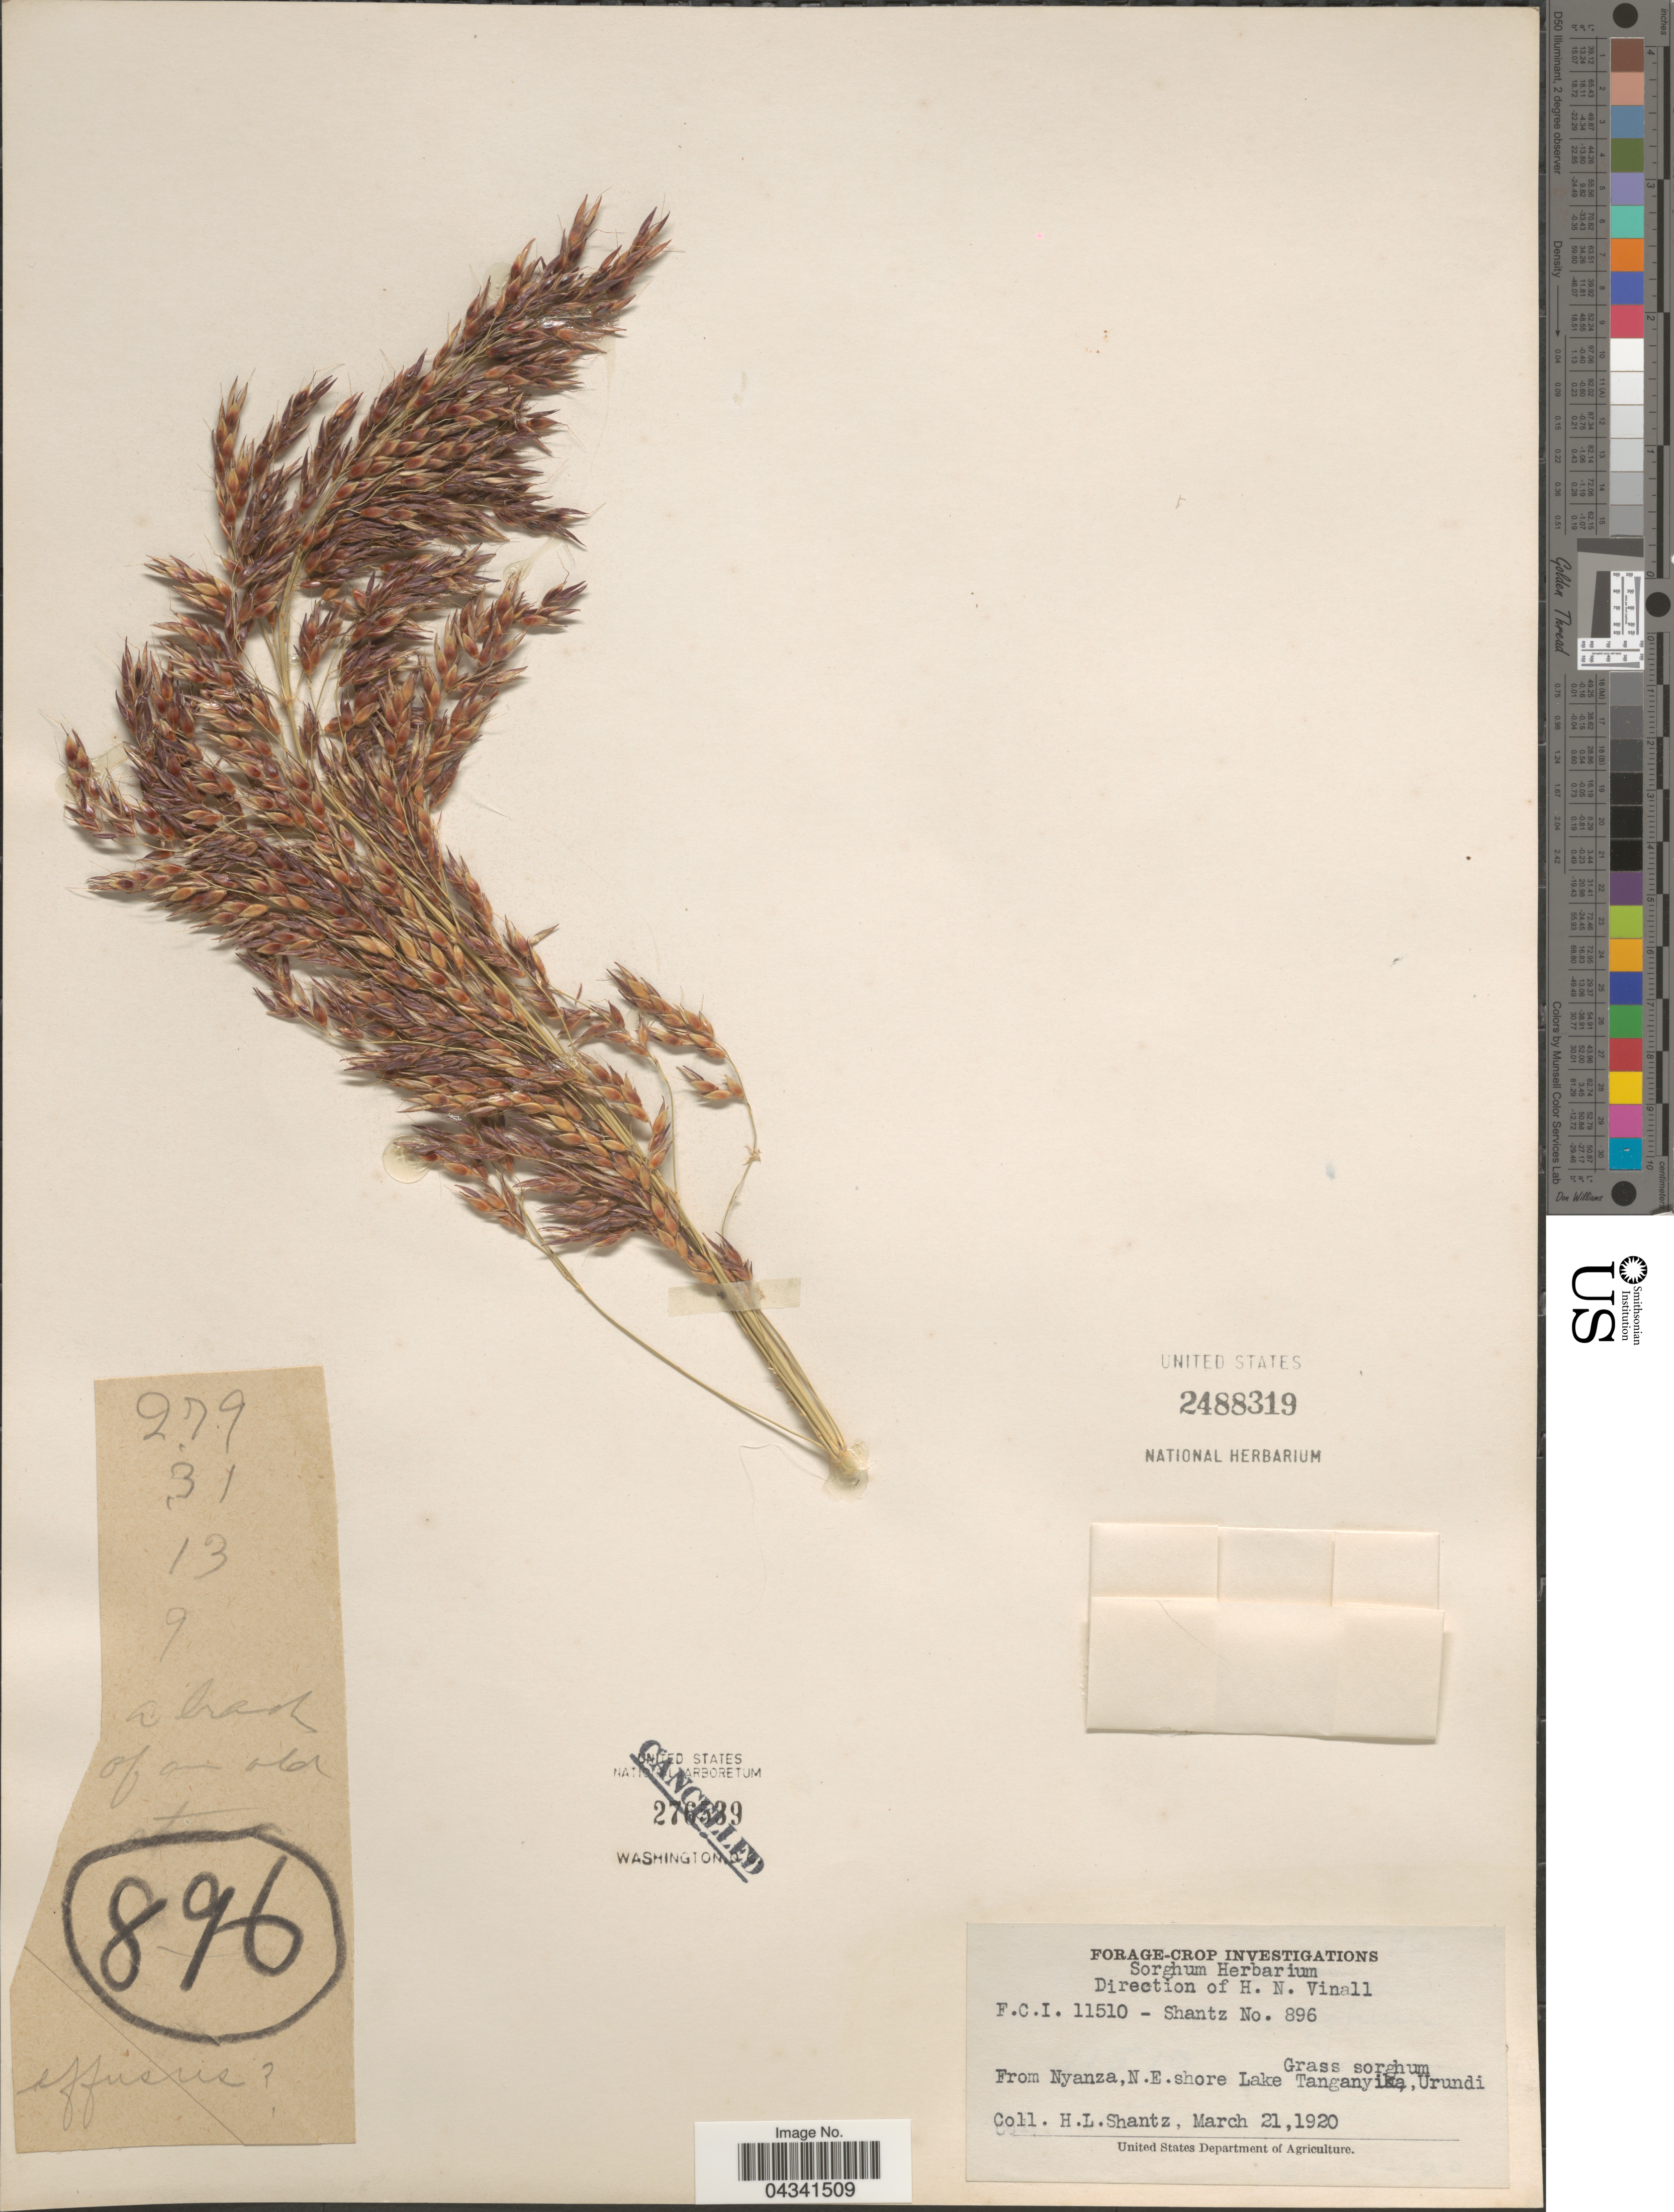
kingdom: Plantae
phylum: Tracheophyta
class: Liliopsida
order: Poales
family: Poaceae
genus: Sorghum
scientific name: Sorghum sp.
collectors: H. Shantz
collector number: F.C.I.11510/896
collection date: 1920-03-21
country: Tanzania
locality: From Nyanza, N. E. shore Lake Tanganyika, Urundi.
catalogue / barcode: US 2488319